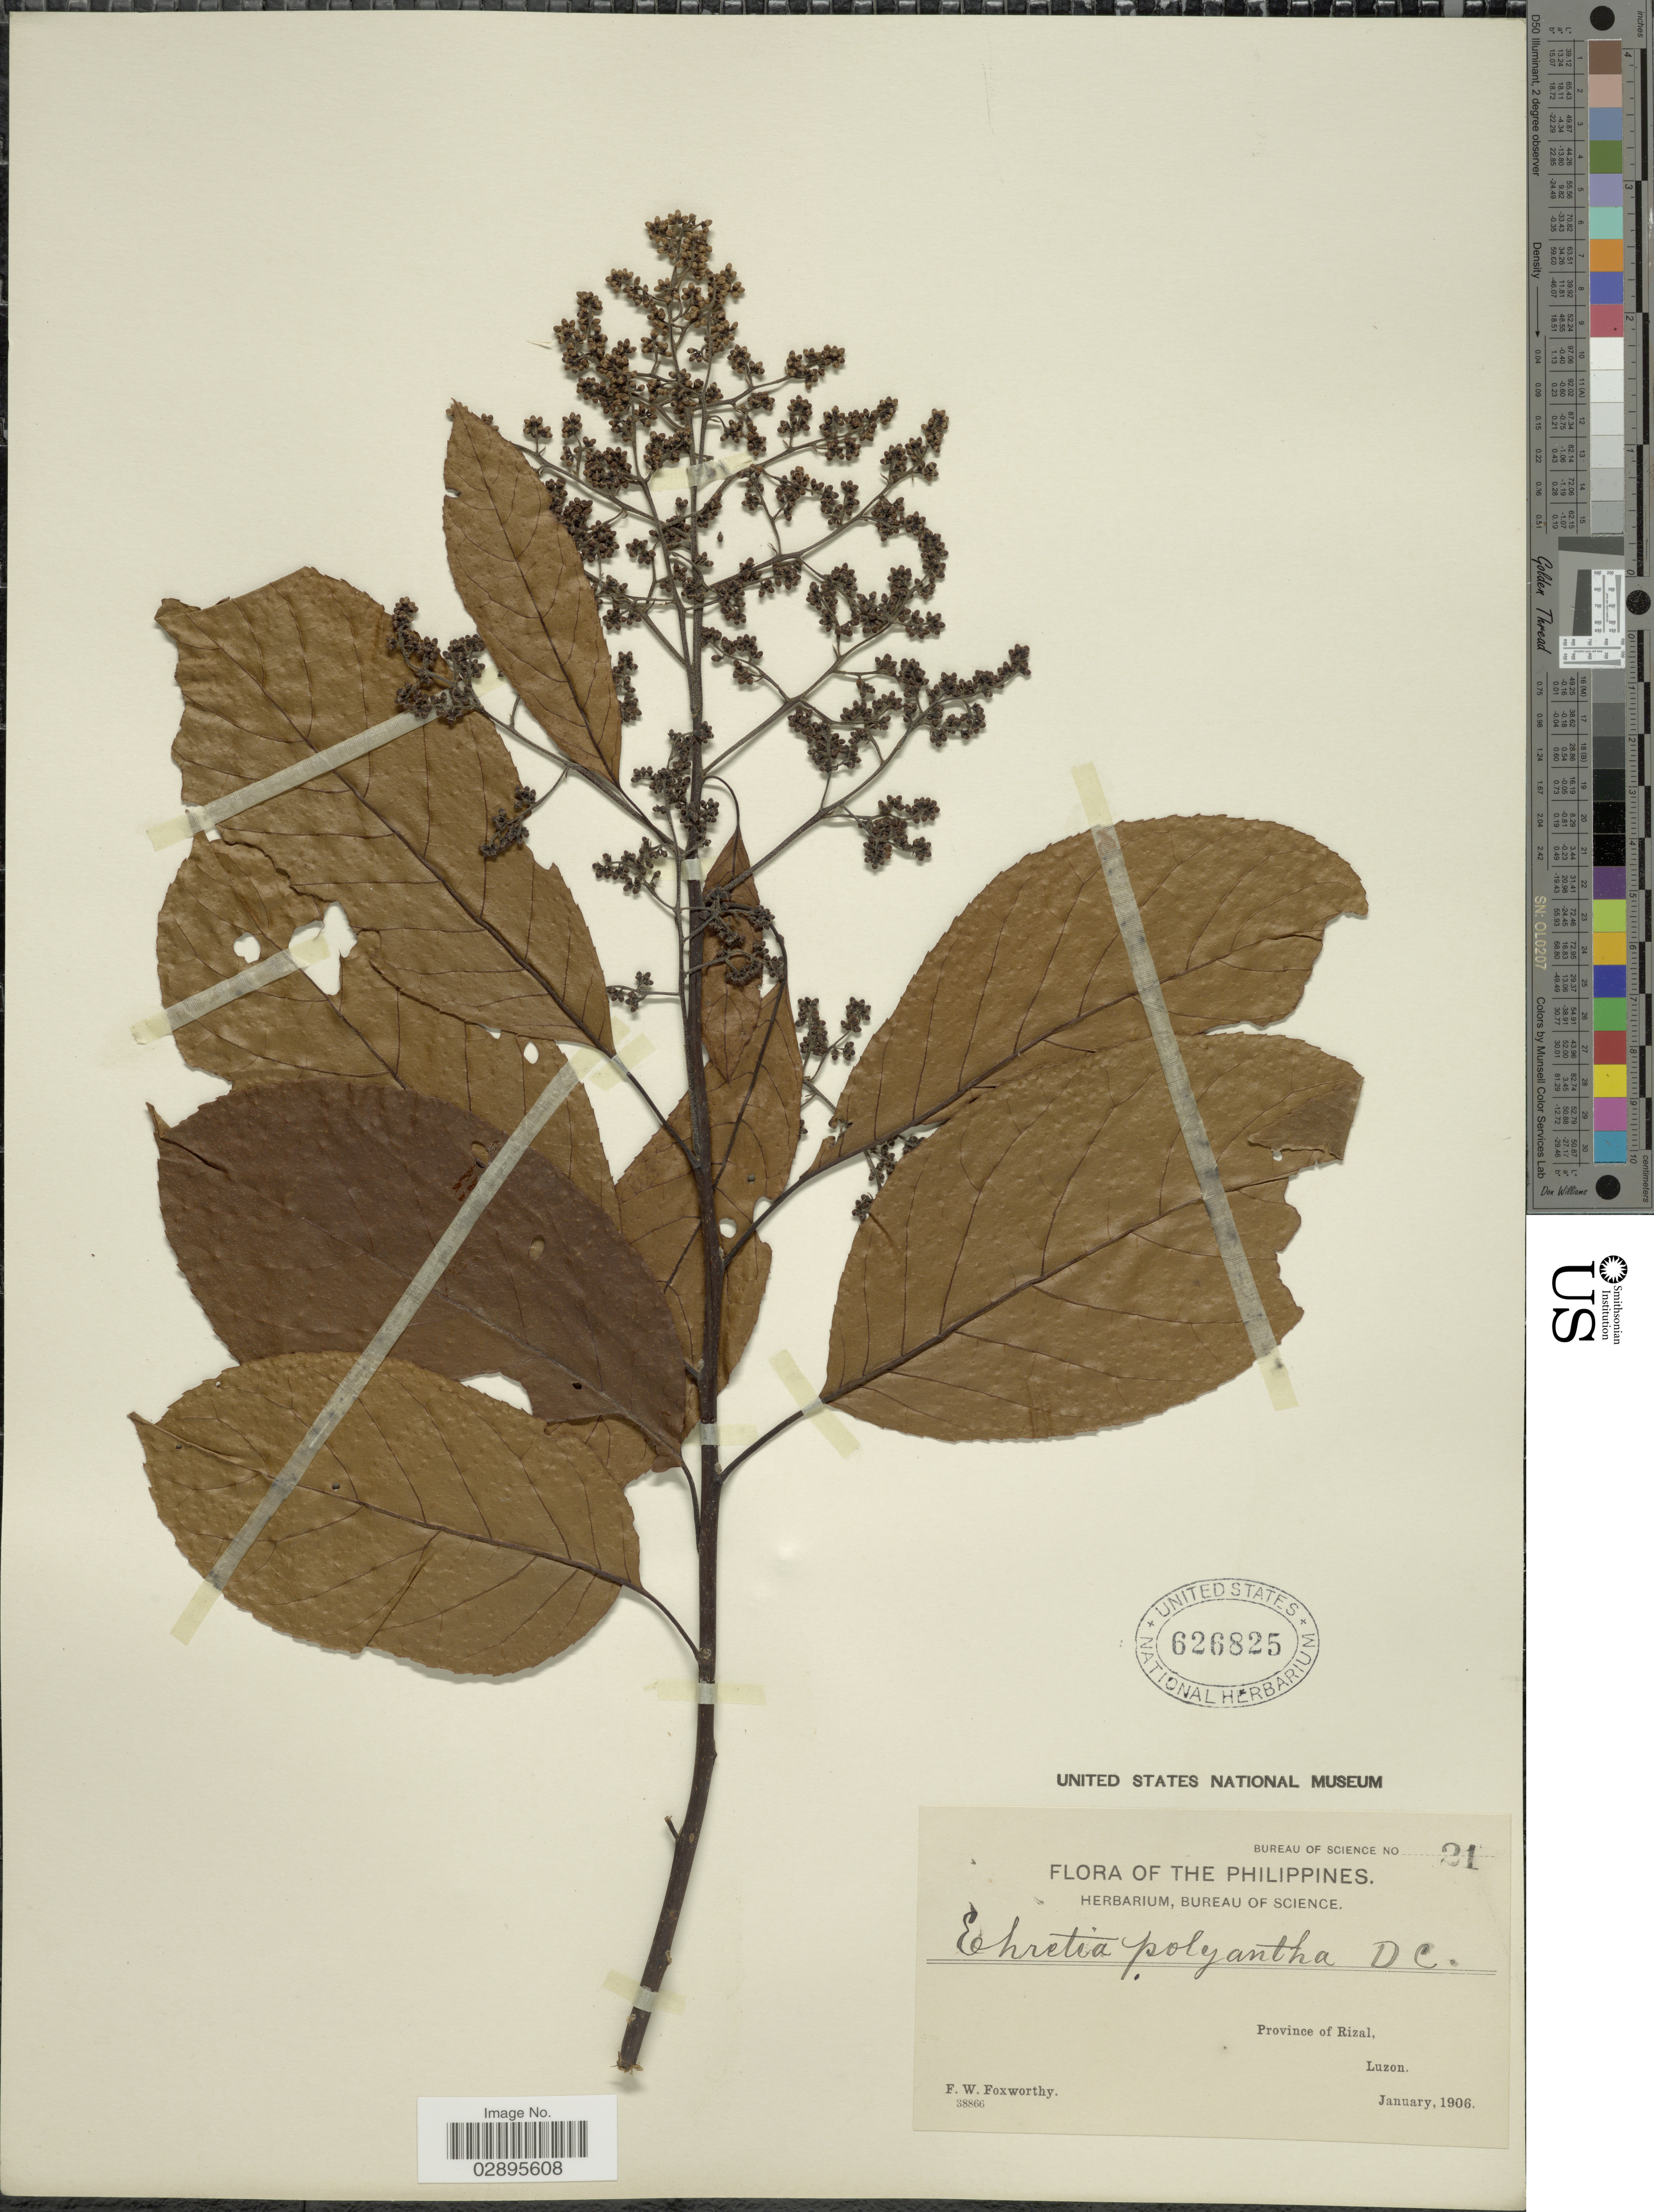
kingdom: Plantae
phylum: Tracheophyta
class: Magnoliopsida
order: Boraginales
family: Ehretiaceae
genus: Ehretia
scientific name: Ehretia polyantha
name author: A. DC.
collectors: F. W. Foxworthy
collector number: Bureau of Science 21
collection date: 1906-01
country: Philippines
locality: Province of Rizal, Luzon.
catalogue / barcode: US 626825